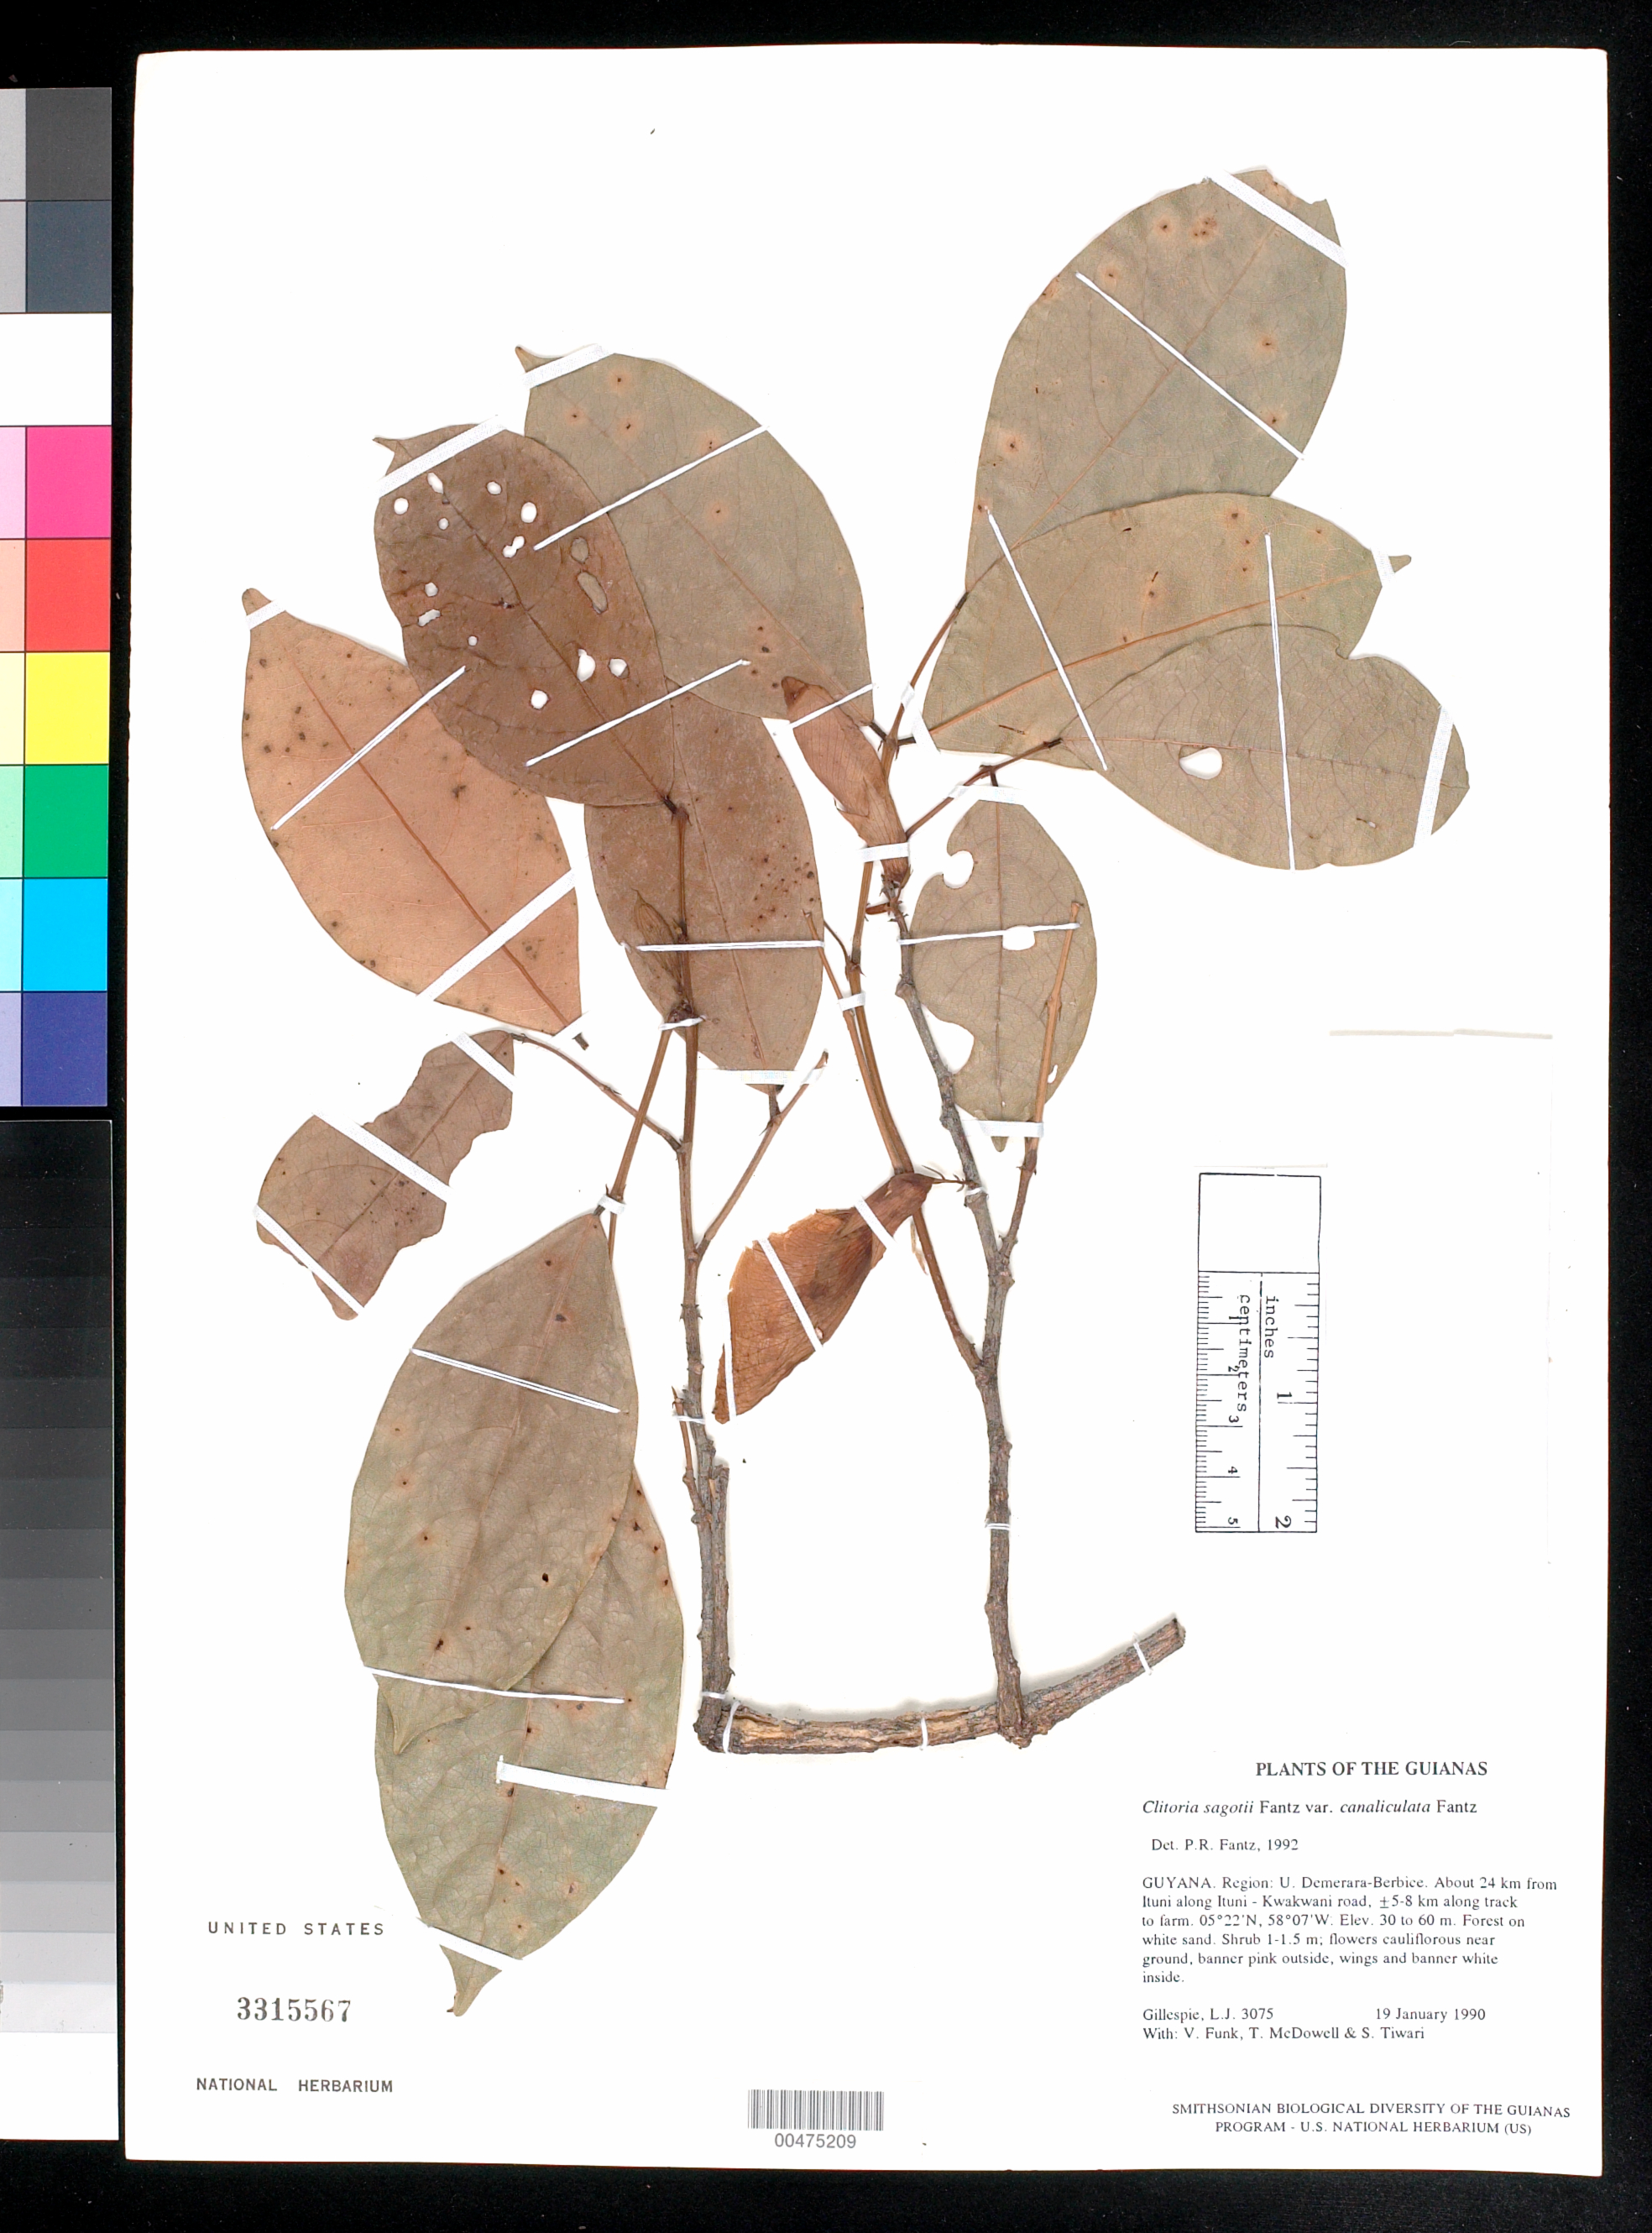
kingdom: Plantae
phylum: Tracheophyta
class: Magnoliopsida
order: Fabales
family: Fabaceae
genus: Clitoria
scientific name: Clitoria sagotii var. canaliculata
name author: Fantz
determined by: Fantz, P. R., (FLAS), University of Florida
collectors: L. J. Gillespie, V. Funk, T. McDowell & S. Tiwari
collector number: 3075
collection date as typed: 19 January 1990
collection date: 1990-01-19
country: Guyana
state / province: U. Demerara-Berbice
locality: About 24 km from Ituni along Ituni - Kwakwani road, ±5-8 km along track to farm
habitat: Forest on white sand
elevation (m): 30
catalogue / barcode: US 3315567